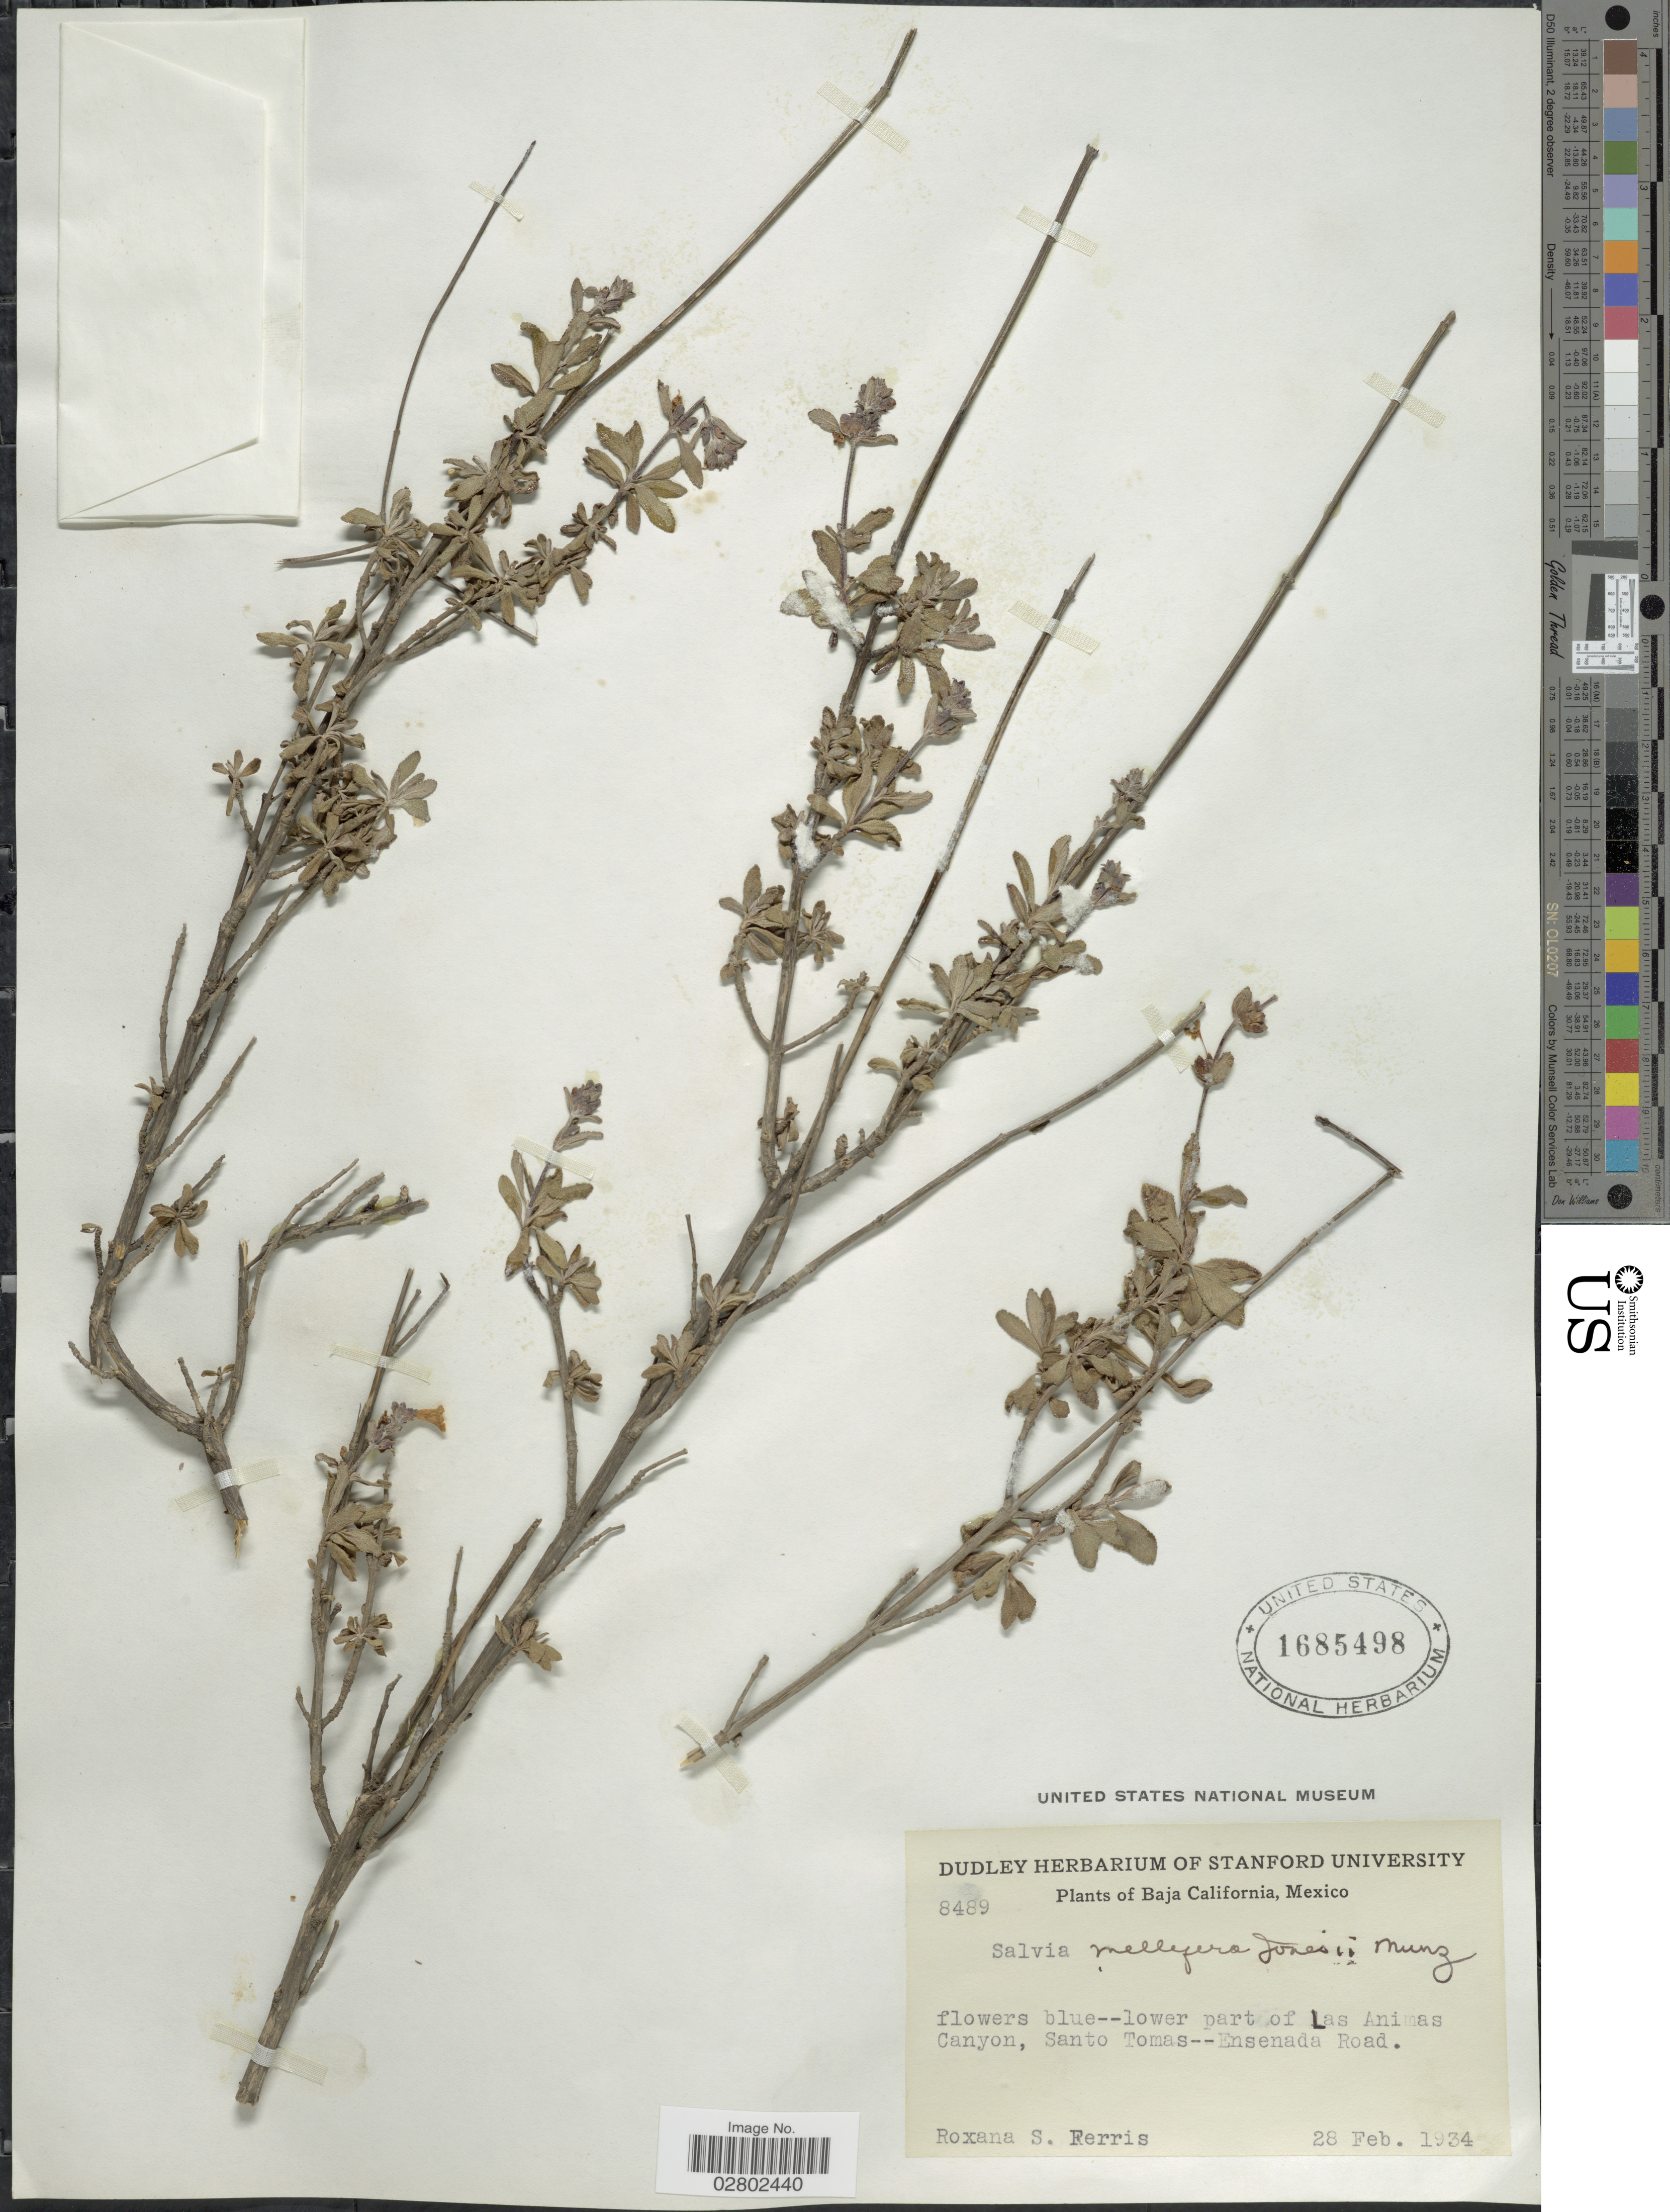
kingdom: Plantae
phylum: Tracheophyta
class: Magnoliopsida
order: Lamiales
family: Lamiaceae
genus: Salvia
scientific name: Salvia munzii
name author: Epling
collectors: R. S. Ferris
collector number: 8489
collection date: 1934-02-28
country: Mexico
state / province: Baja California Norte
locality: Lower part of Las Animas Canyon, Santo Tomas -- Ensenada Road.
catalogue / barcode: US 1685498